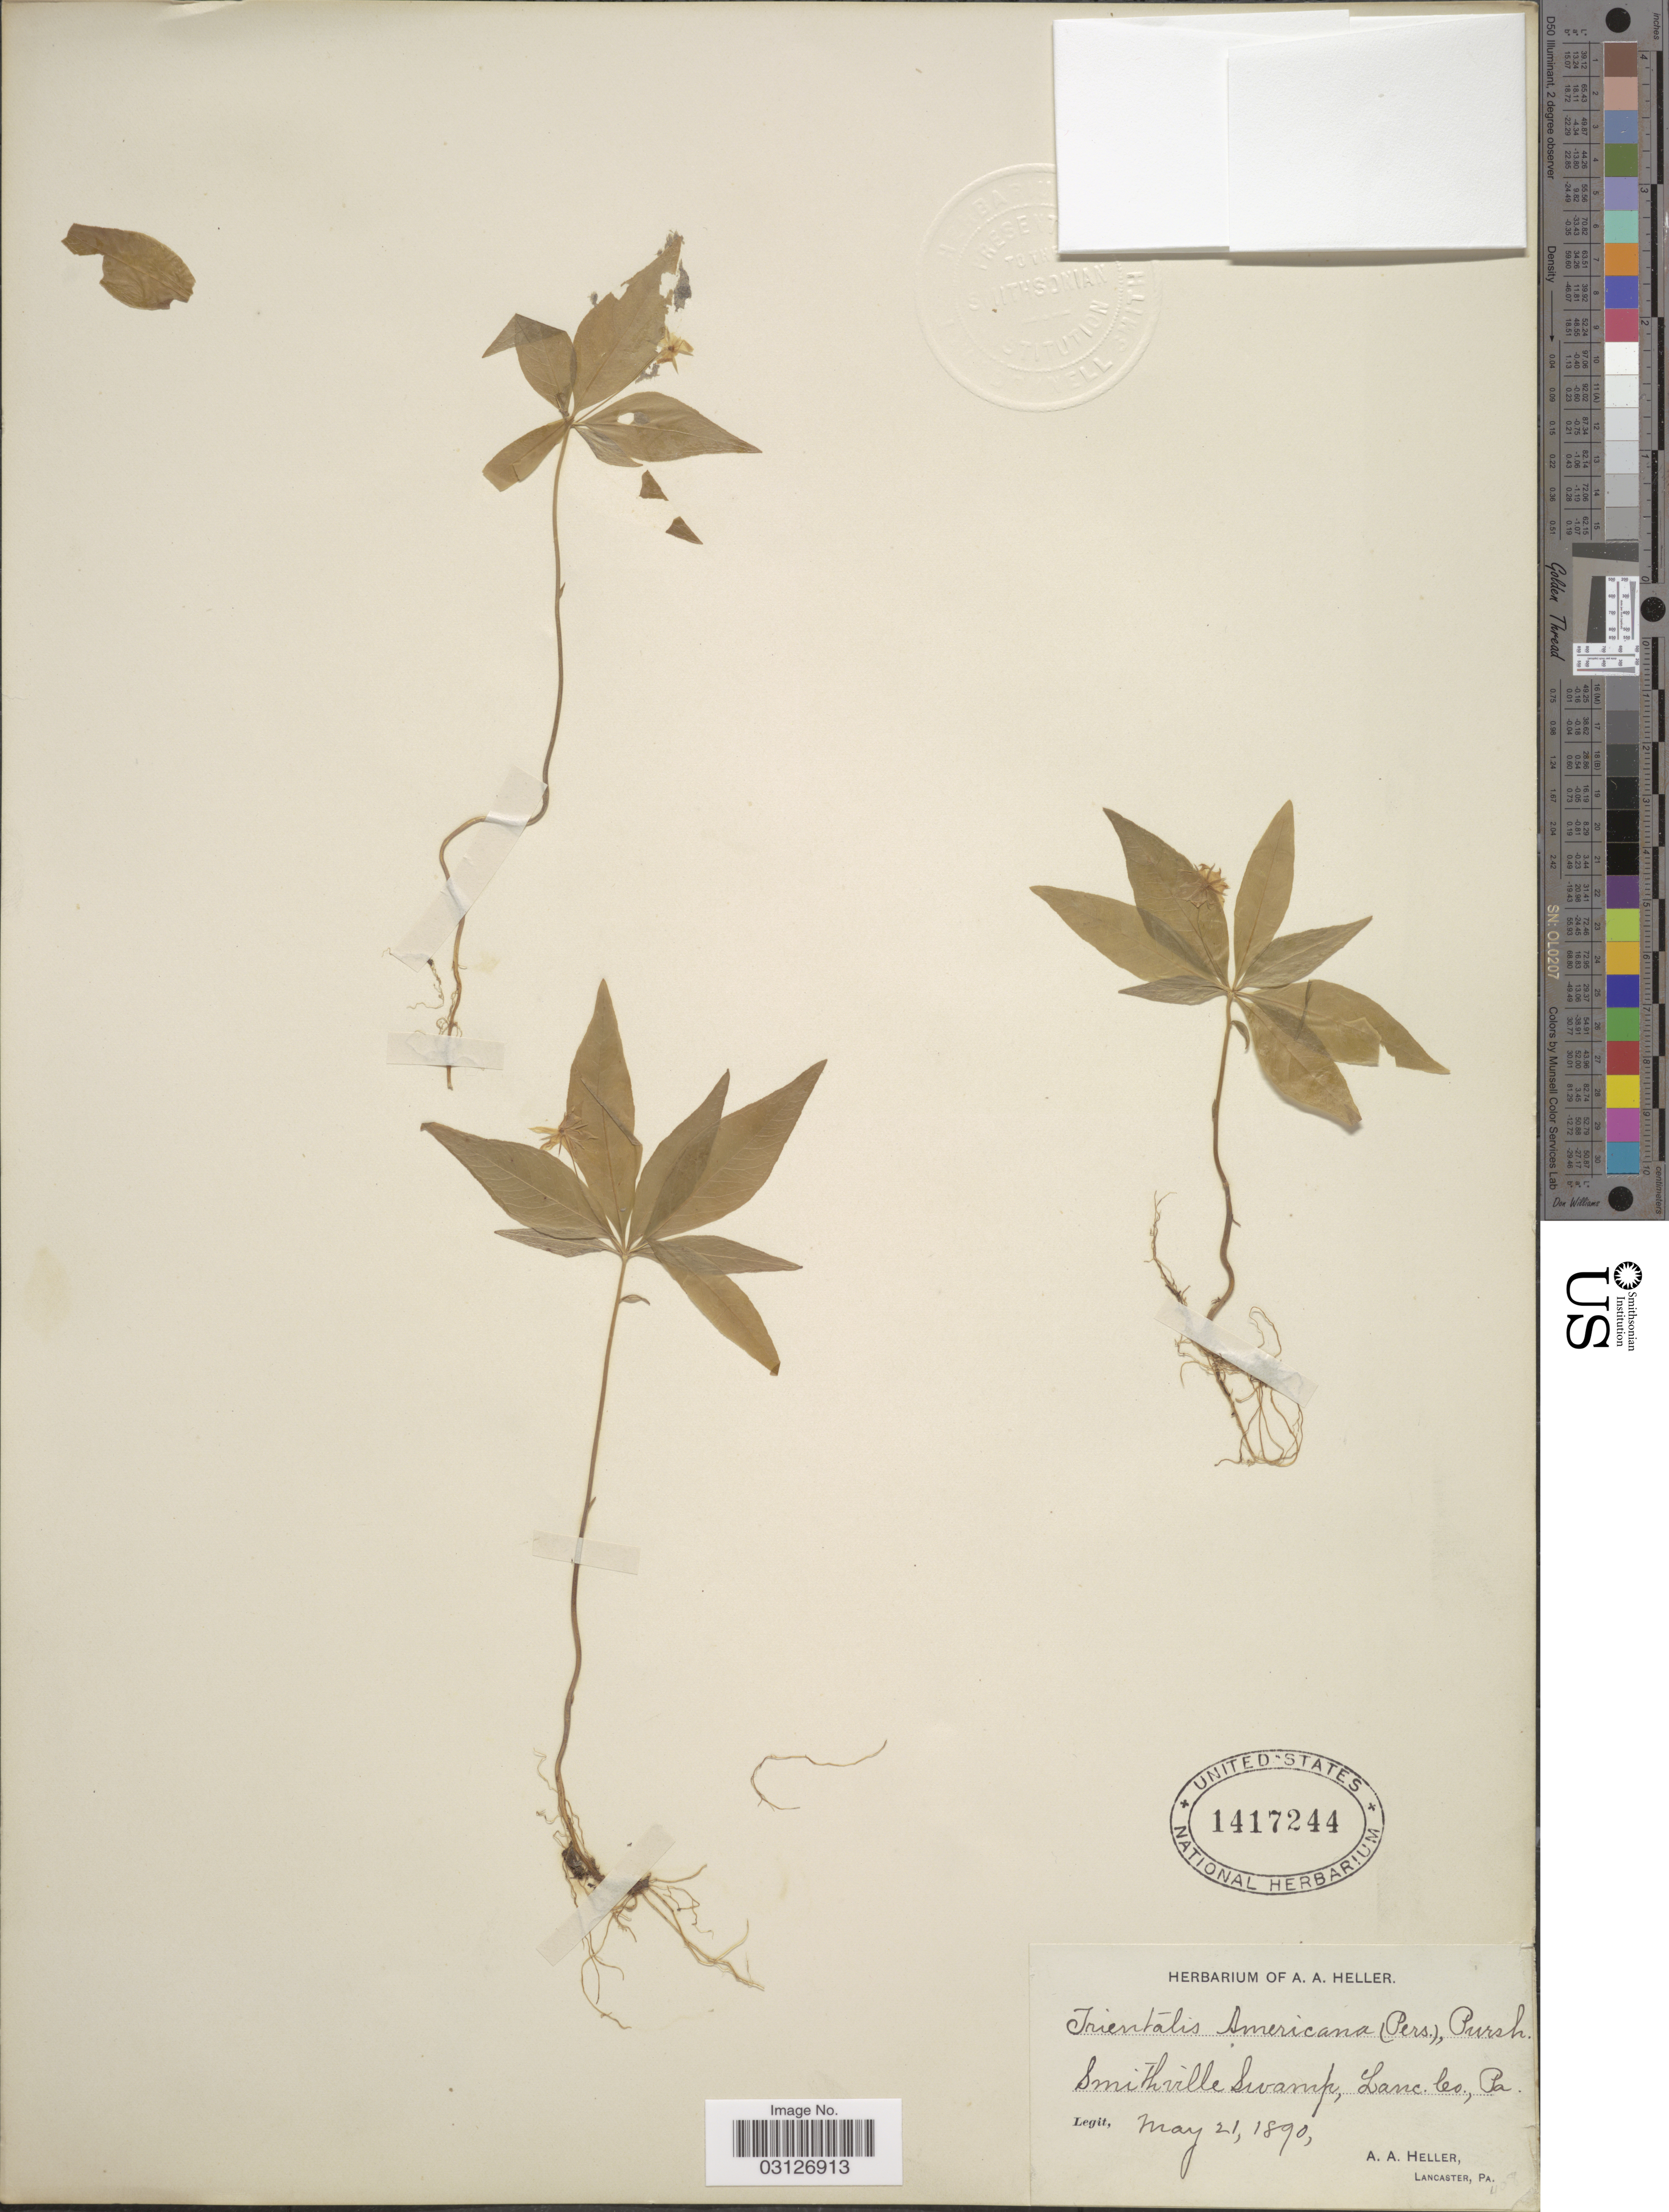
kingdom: Plantae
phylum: Tracheophyta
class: Magnoliopsida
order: Ericales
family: Primulaceae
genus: Trientalis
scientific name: Trientalis americana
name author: Pursh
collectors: A. A. Heller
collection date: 1890-05-21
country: United States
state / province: Pennsylvania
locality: Smithville Swamp, Lanc. Co., Pa.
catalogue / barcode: US 1417244